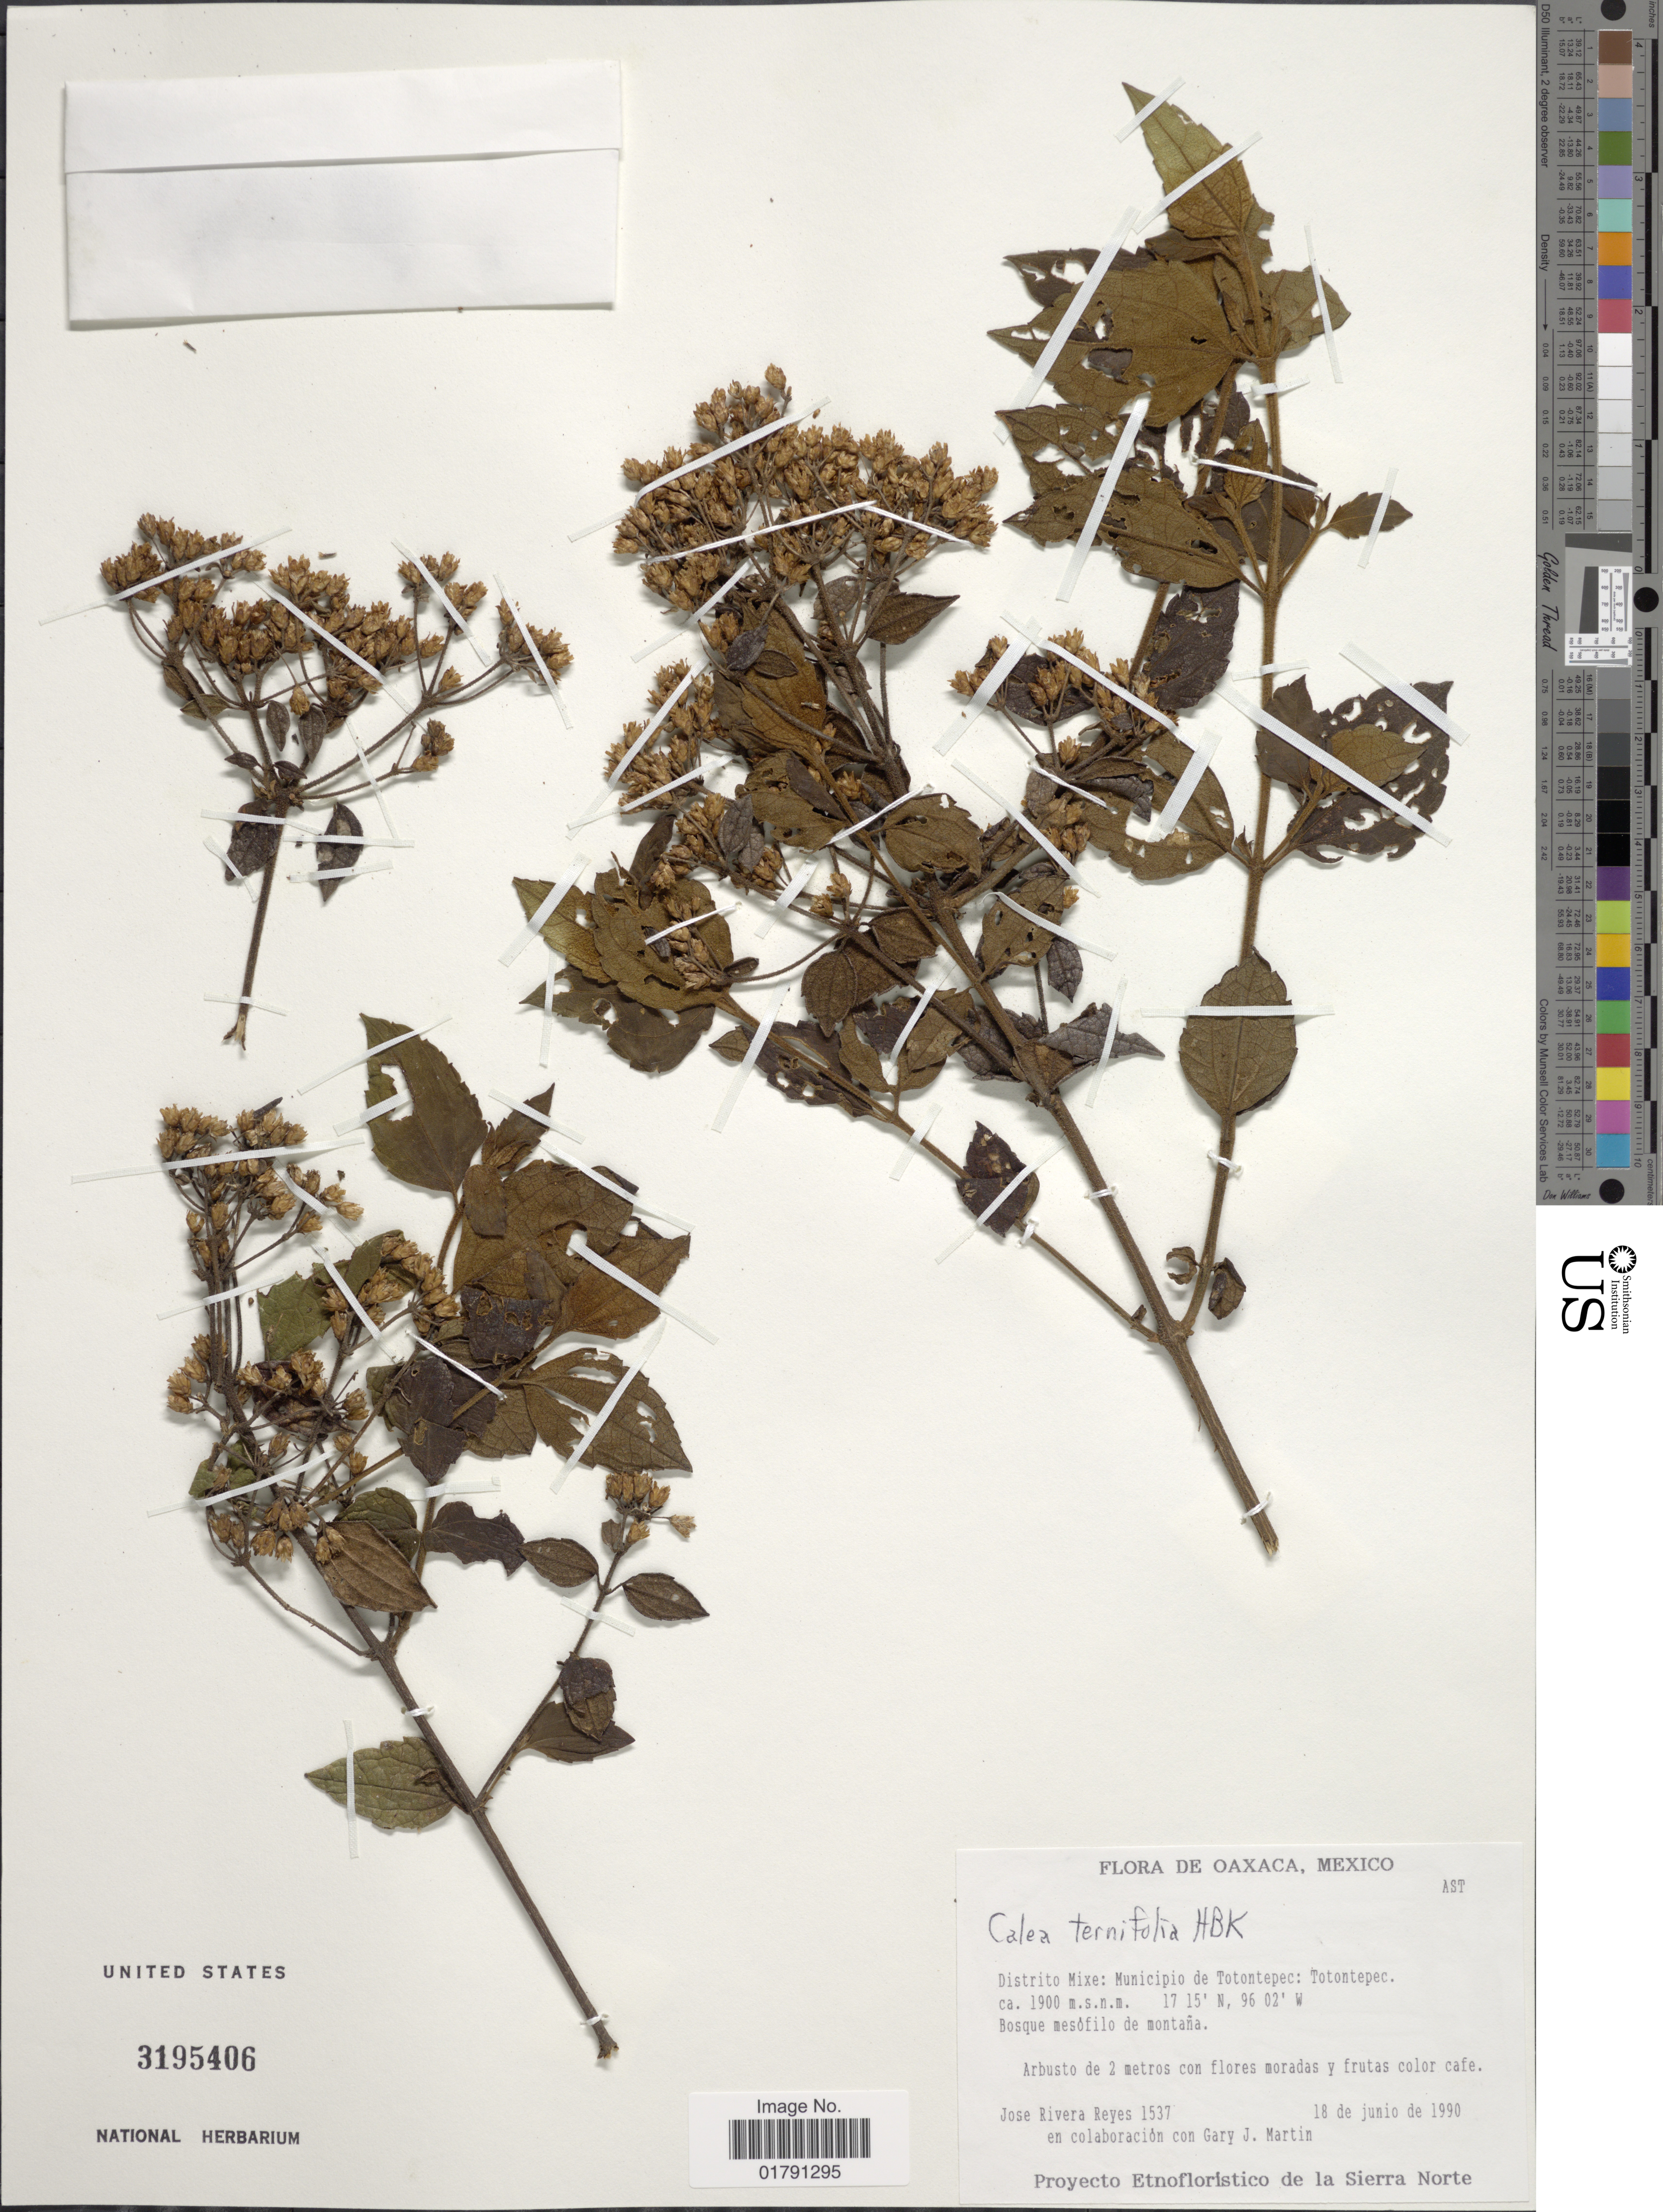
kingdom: Plantae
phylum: Tracheophyta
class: Magnoliopsida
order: Asterales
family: Asteraceae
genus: Calea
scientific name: Calea ternifolia var. ternifolia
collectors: J. Reyes & G. J. Martin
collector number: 1537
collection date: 1990-06-18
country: Mexico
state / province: Oaxaca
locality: Distrito Mixe, Municipio de Totontepec, Totontepec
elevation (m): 1900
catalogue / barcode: US 3195406